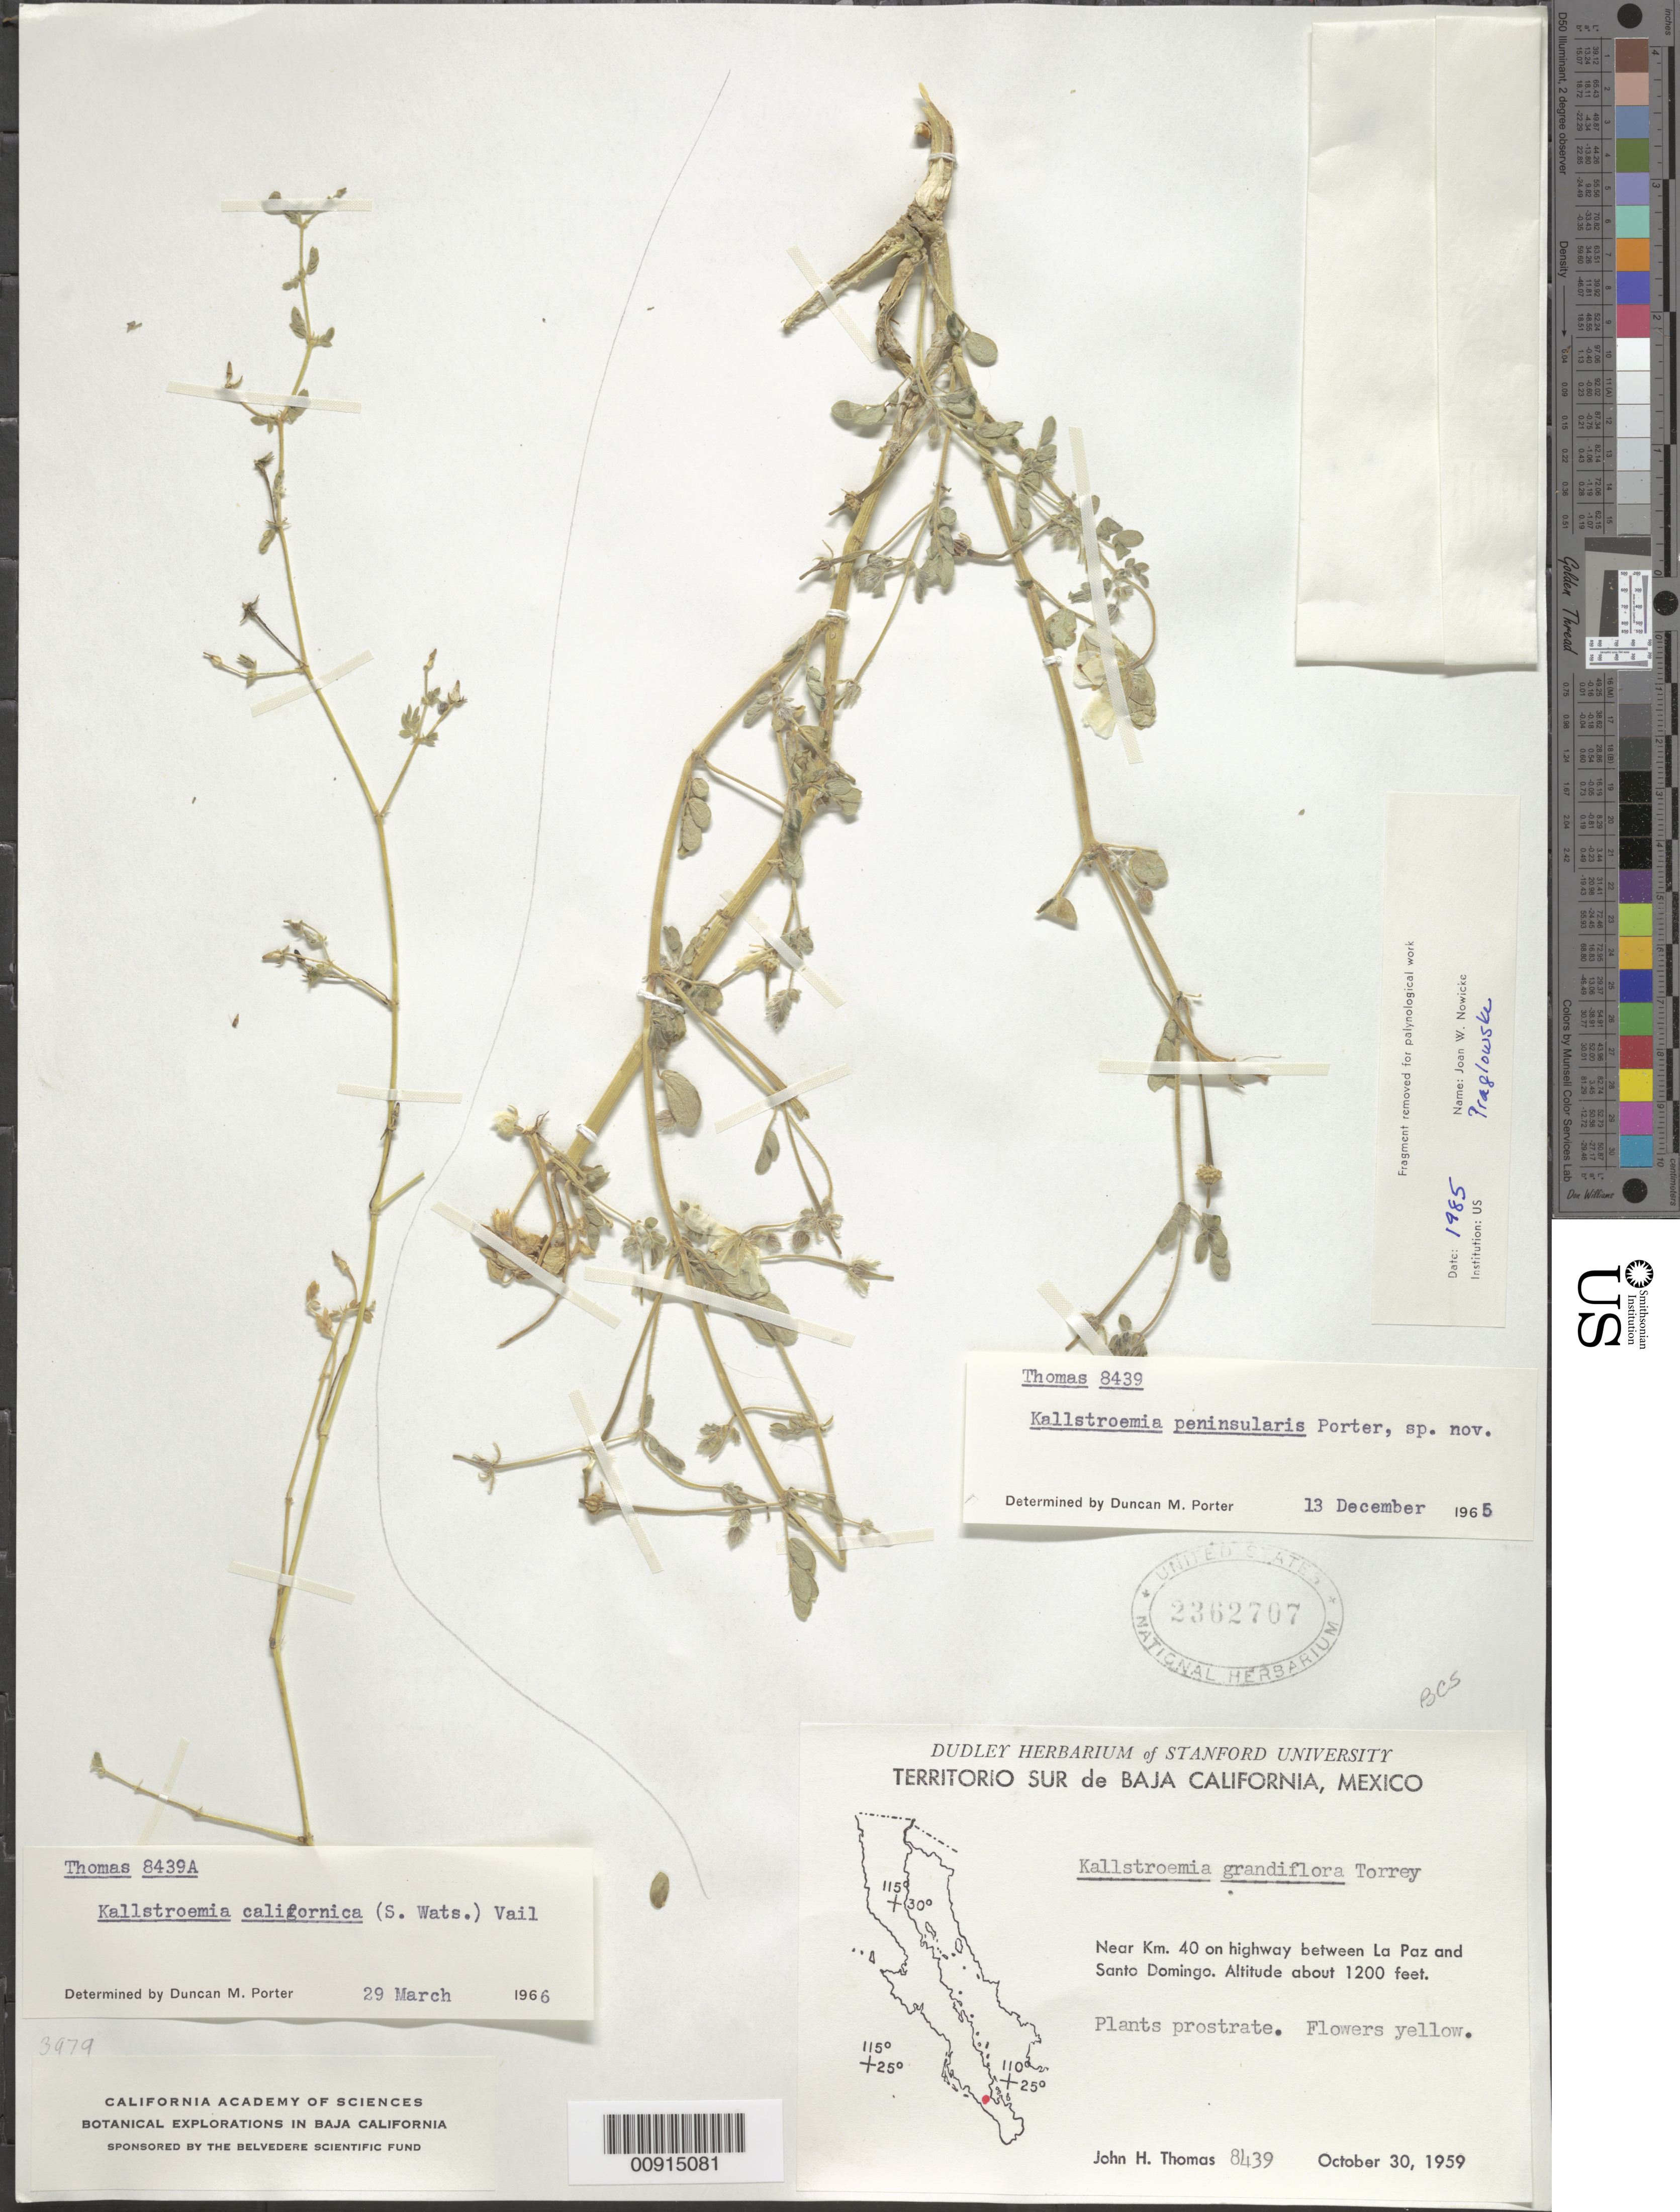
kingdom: Plantae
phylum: Tracheophyta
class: Magnoliopsida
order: Zygophyllales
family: Zygophyllaceae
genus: Kallstroemia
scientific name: Kallstroemia peninsularis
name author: D.M. Porter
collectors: J. H. Thomas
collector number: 8439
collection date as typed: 30 Oct 1959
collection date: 1959-10-30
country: Mexico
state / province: Baja California Sur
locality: Near km. 40 on highway between La Paz and Santo Domingo. Territorio Sur de Baja California.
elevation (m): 366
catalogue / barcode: US 2362707